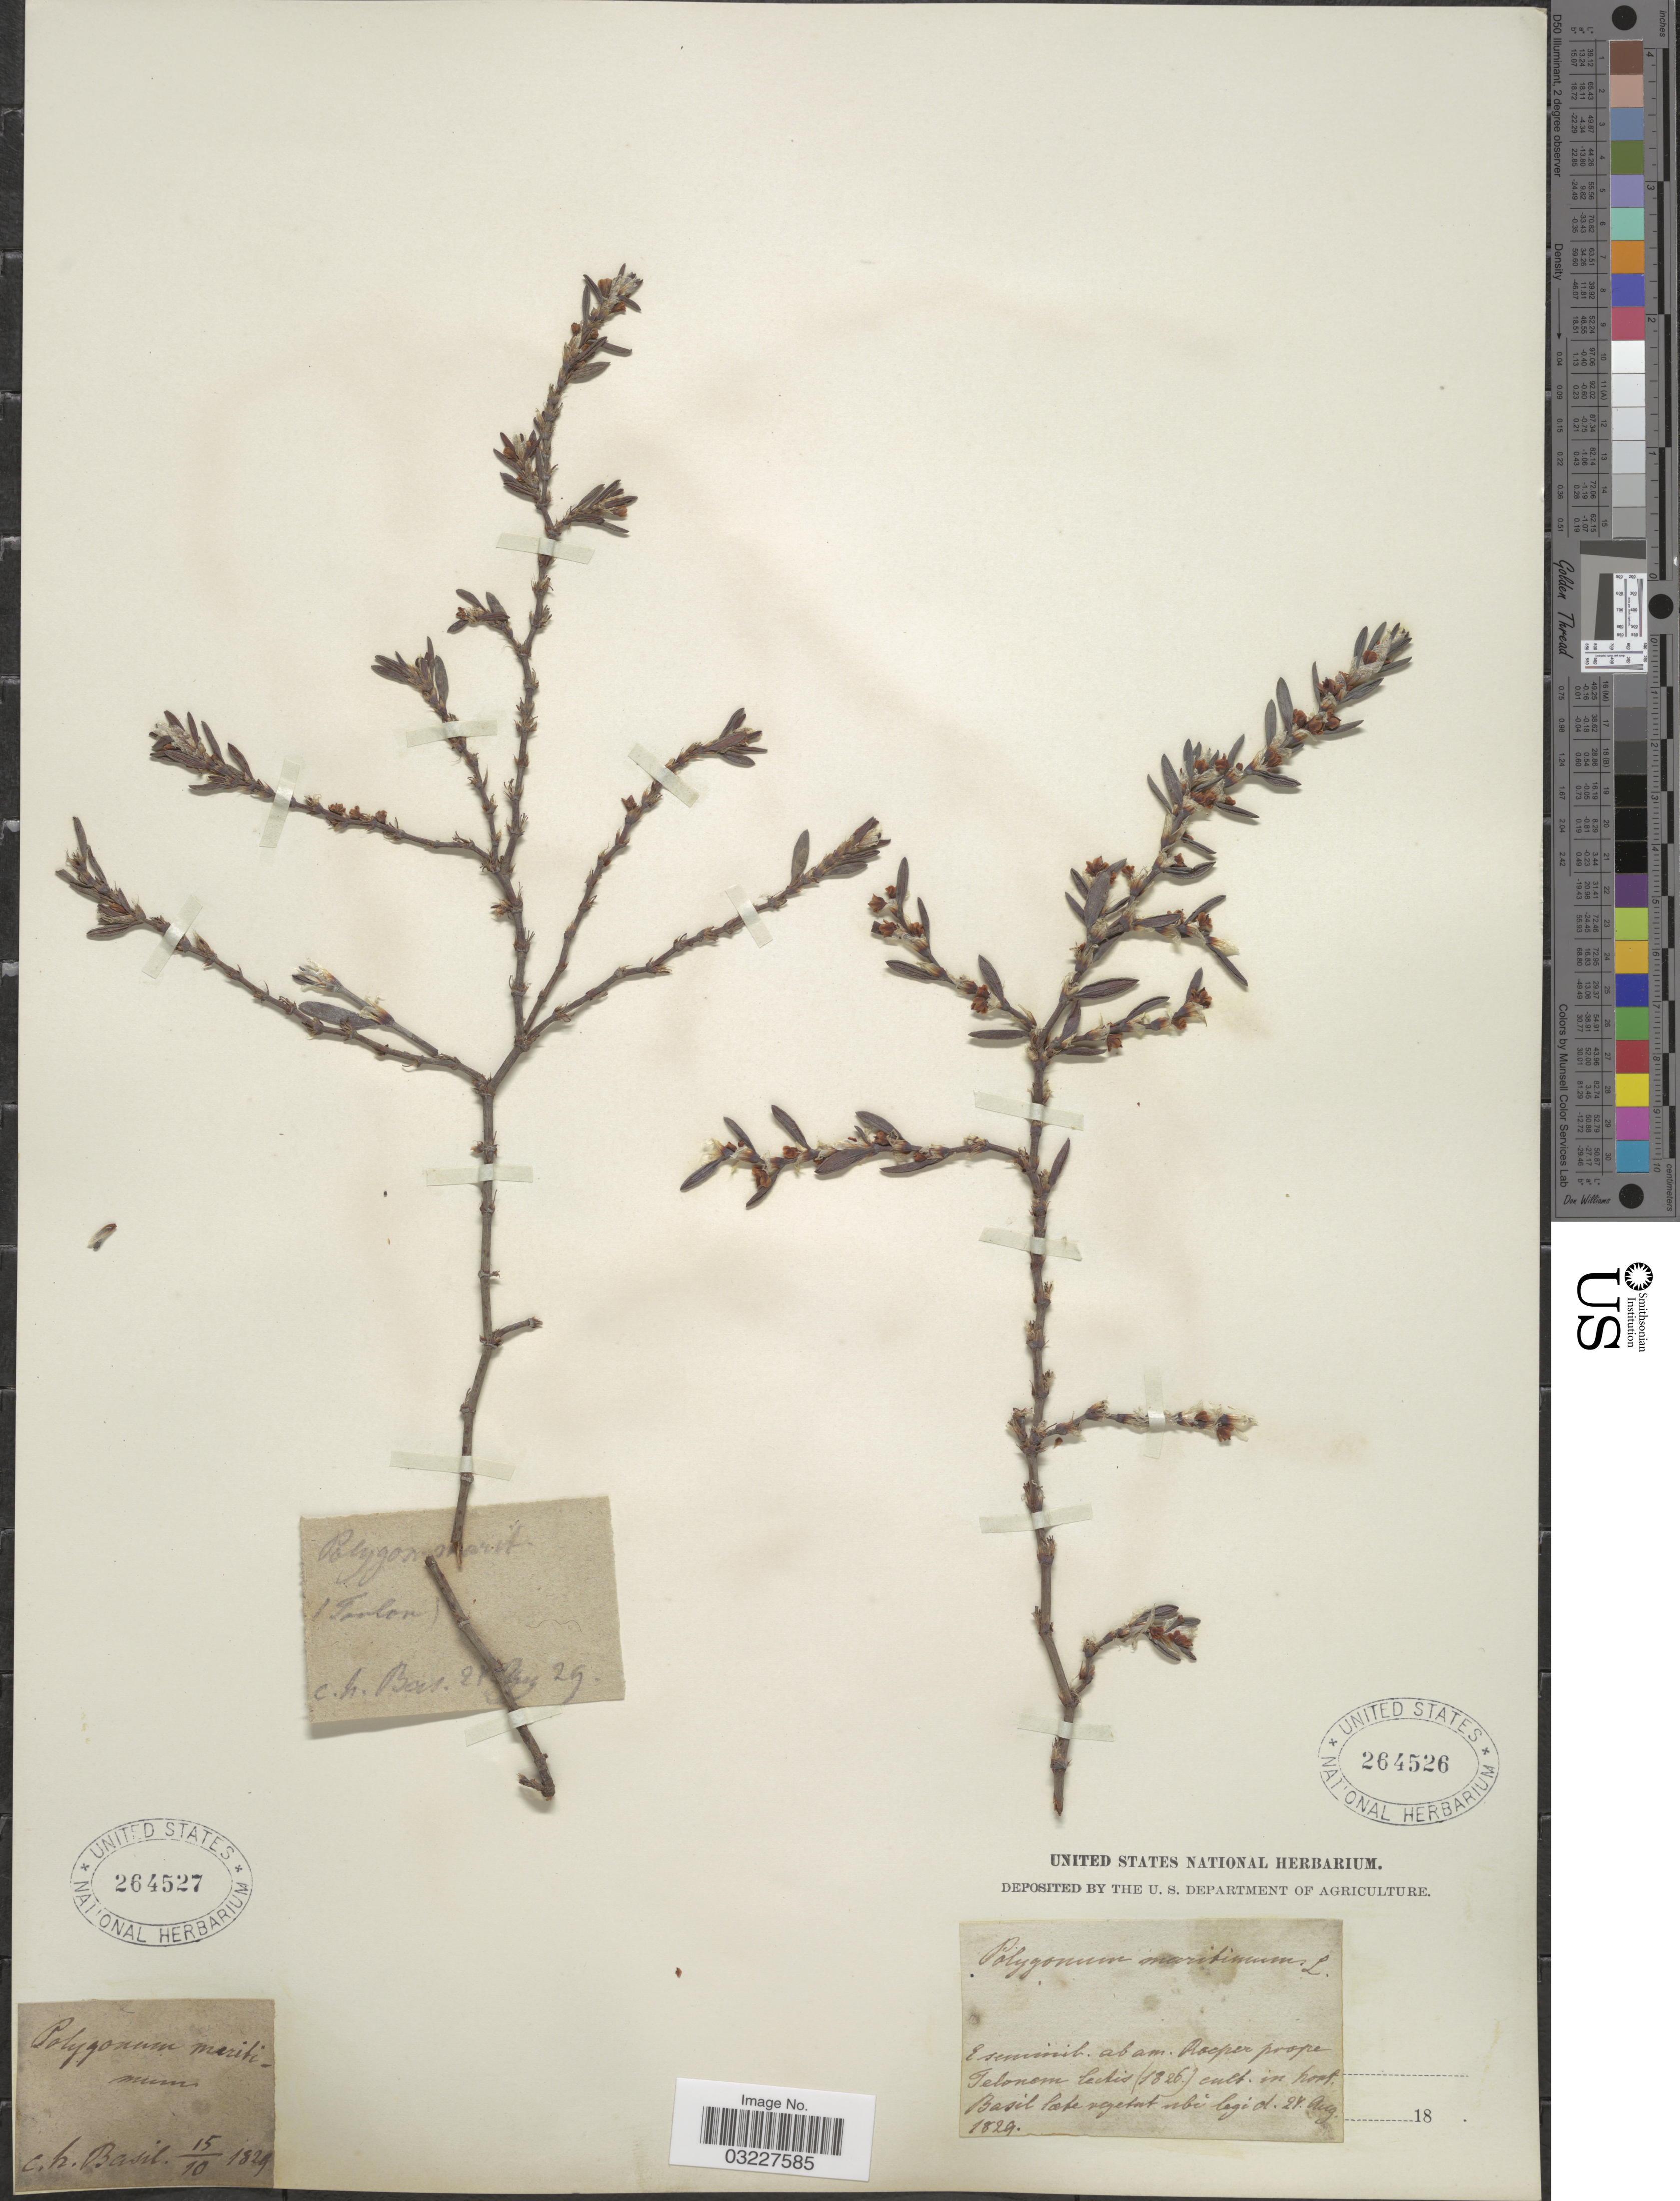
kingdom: Plantae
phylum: Tracheophyta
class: Magnoliopsida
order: Caryophyllales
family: Polygonaceae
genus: Polygonum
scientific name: Polygonum maritimum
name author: L.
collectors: ex herb. United States National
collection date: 1829-08-24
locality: Rocper [interpreted] prope Telonom lectis [interpreted] cult. in hort. Basil low [interpreted] vegetat [interpreted] ubi [interpreted].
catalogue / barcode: US 264526